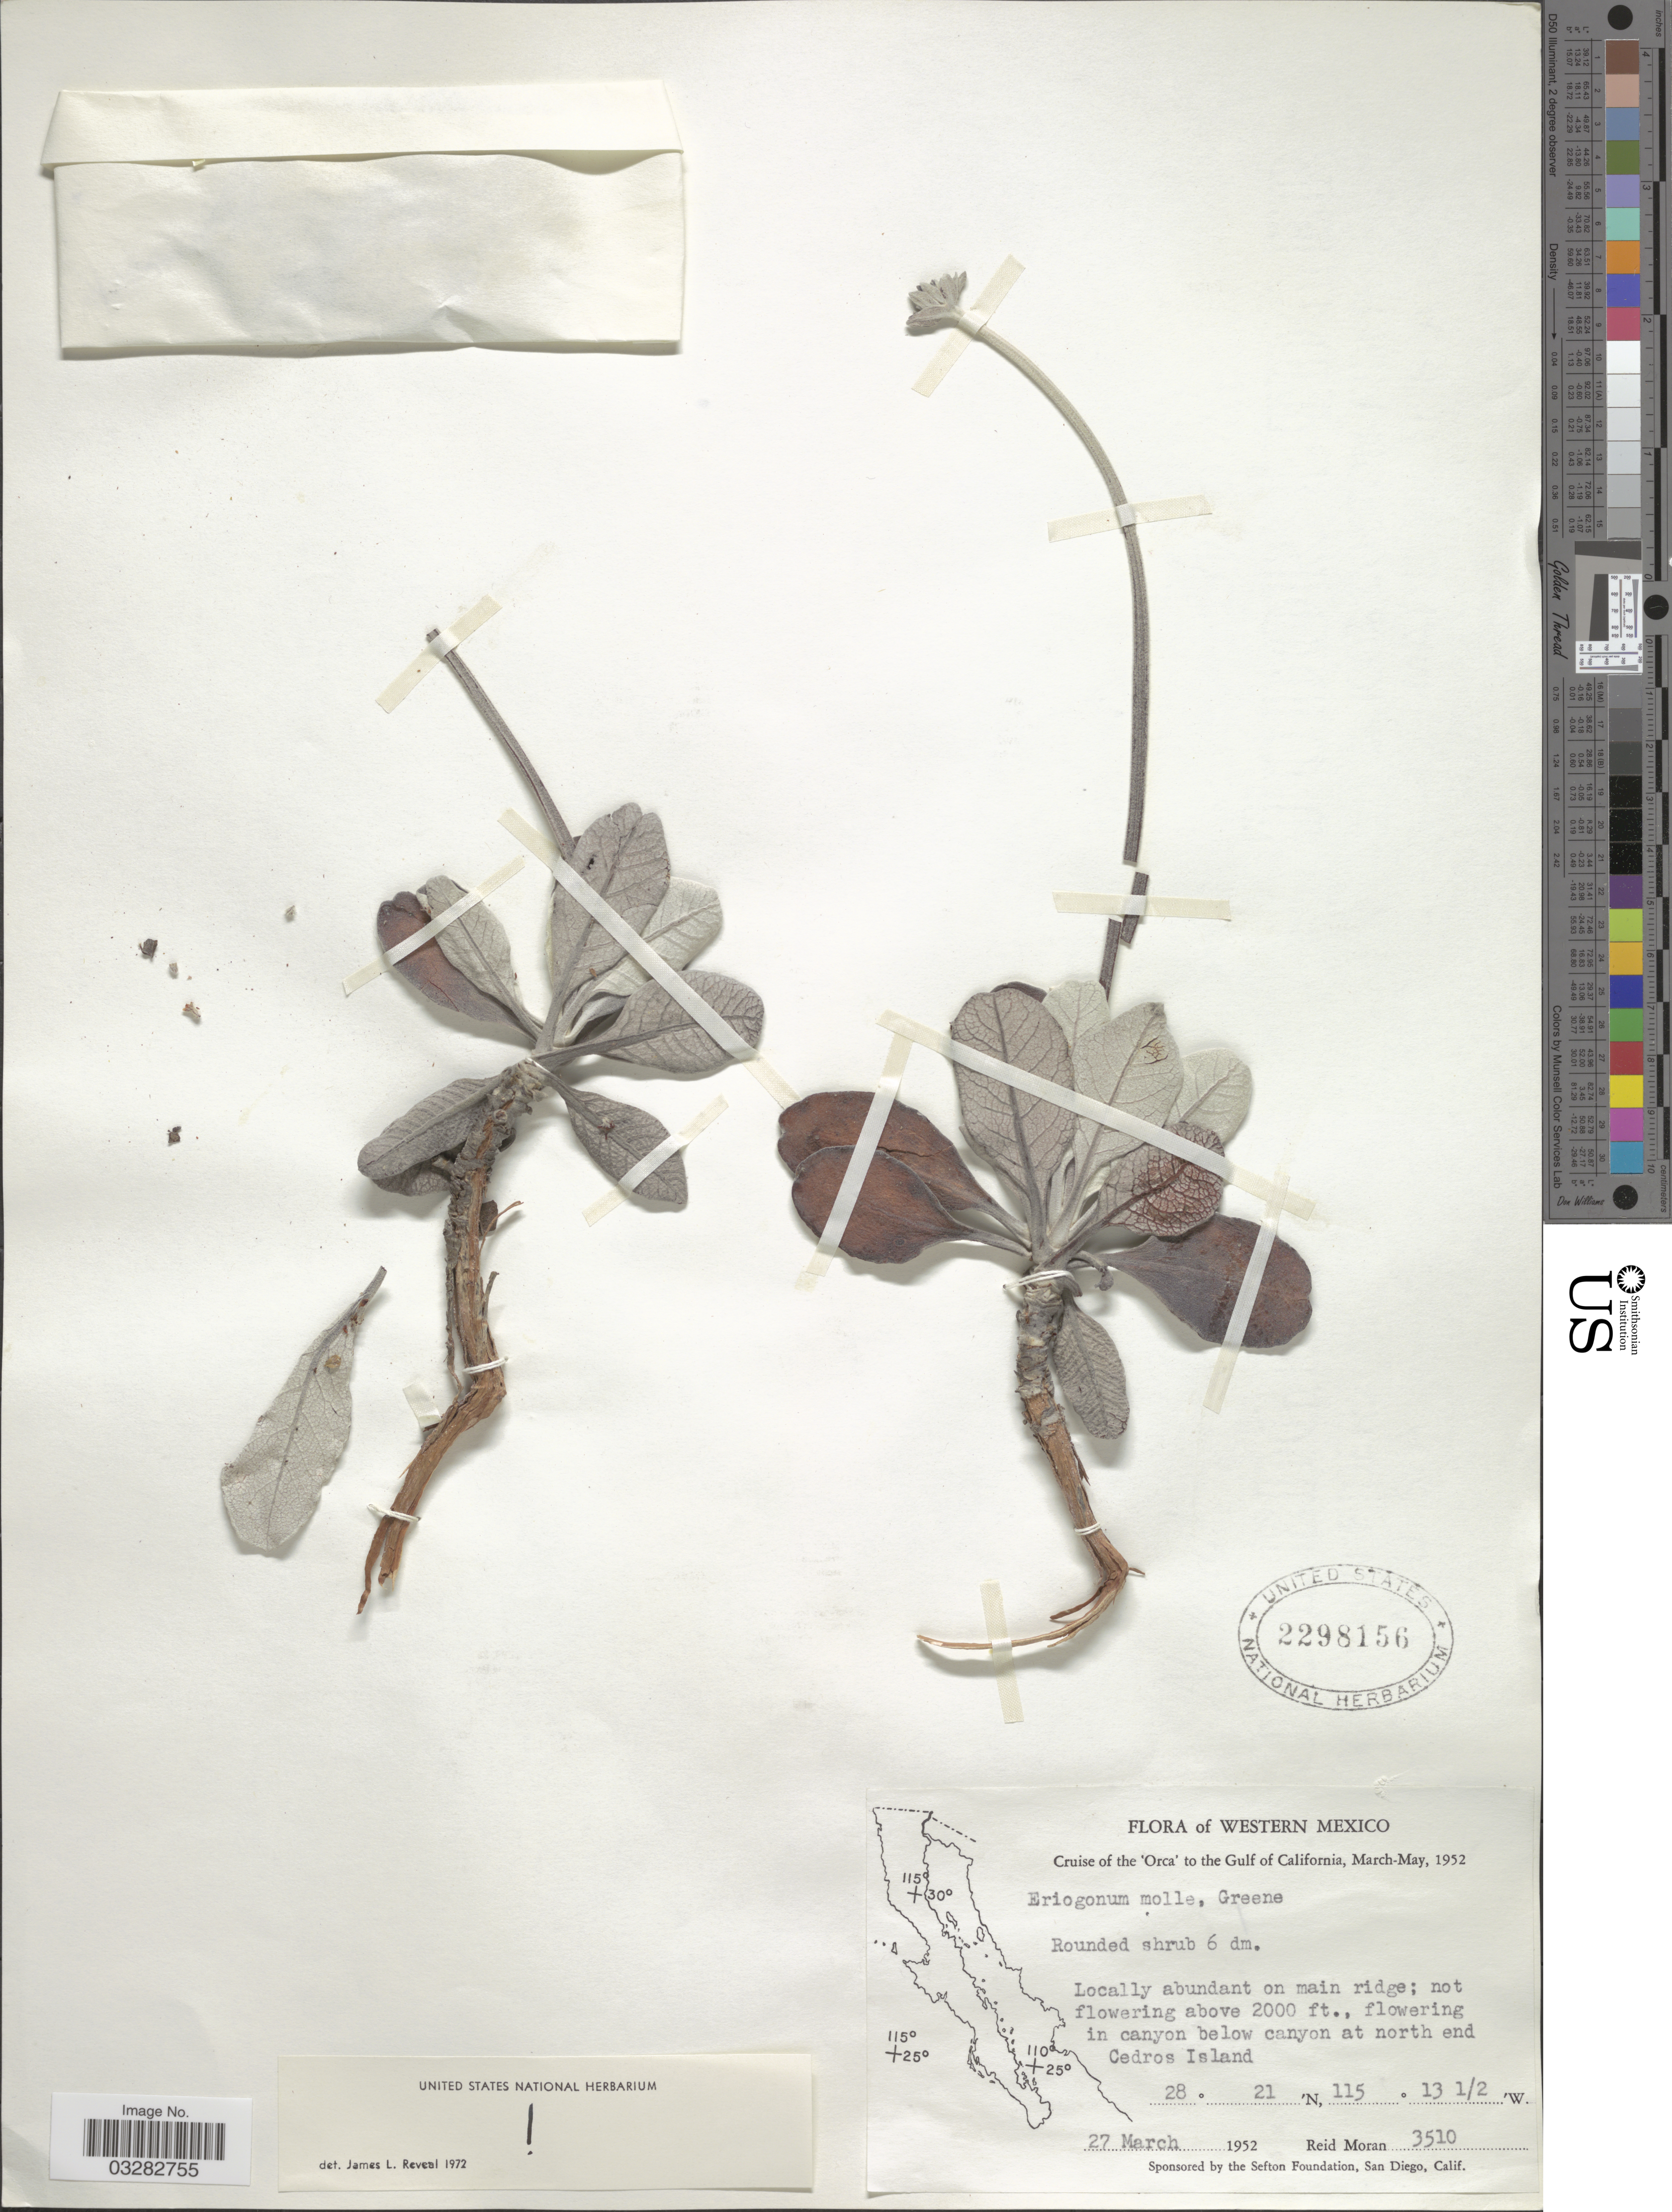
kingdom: Plantae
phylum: Tracheophyta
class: Magnoliopsida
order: Caryophyllales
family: Polygonaceae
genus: Eriogonum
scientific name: Eriogonum molle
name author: S.W. Greene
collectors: R. V. Moran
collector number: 3510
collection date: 1952-03-27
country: Mexico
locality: Western Mexico. Gulf of California. At north end Cedros Island.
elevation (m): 610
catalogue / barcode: US 2298156